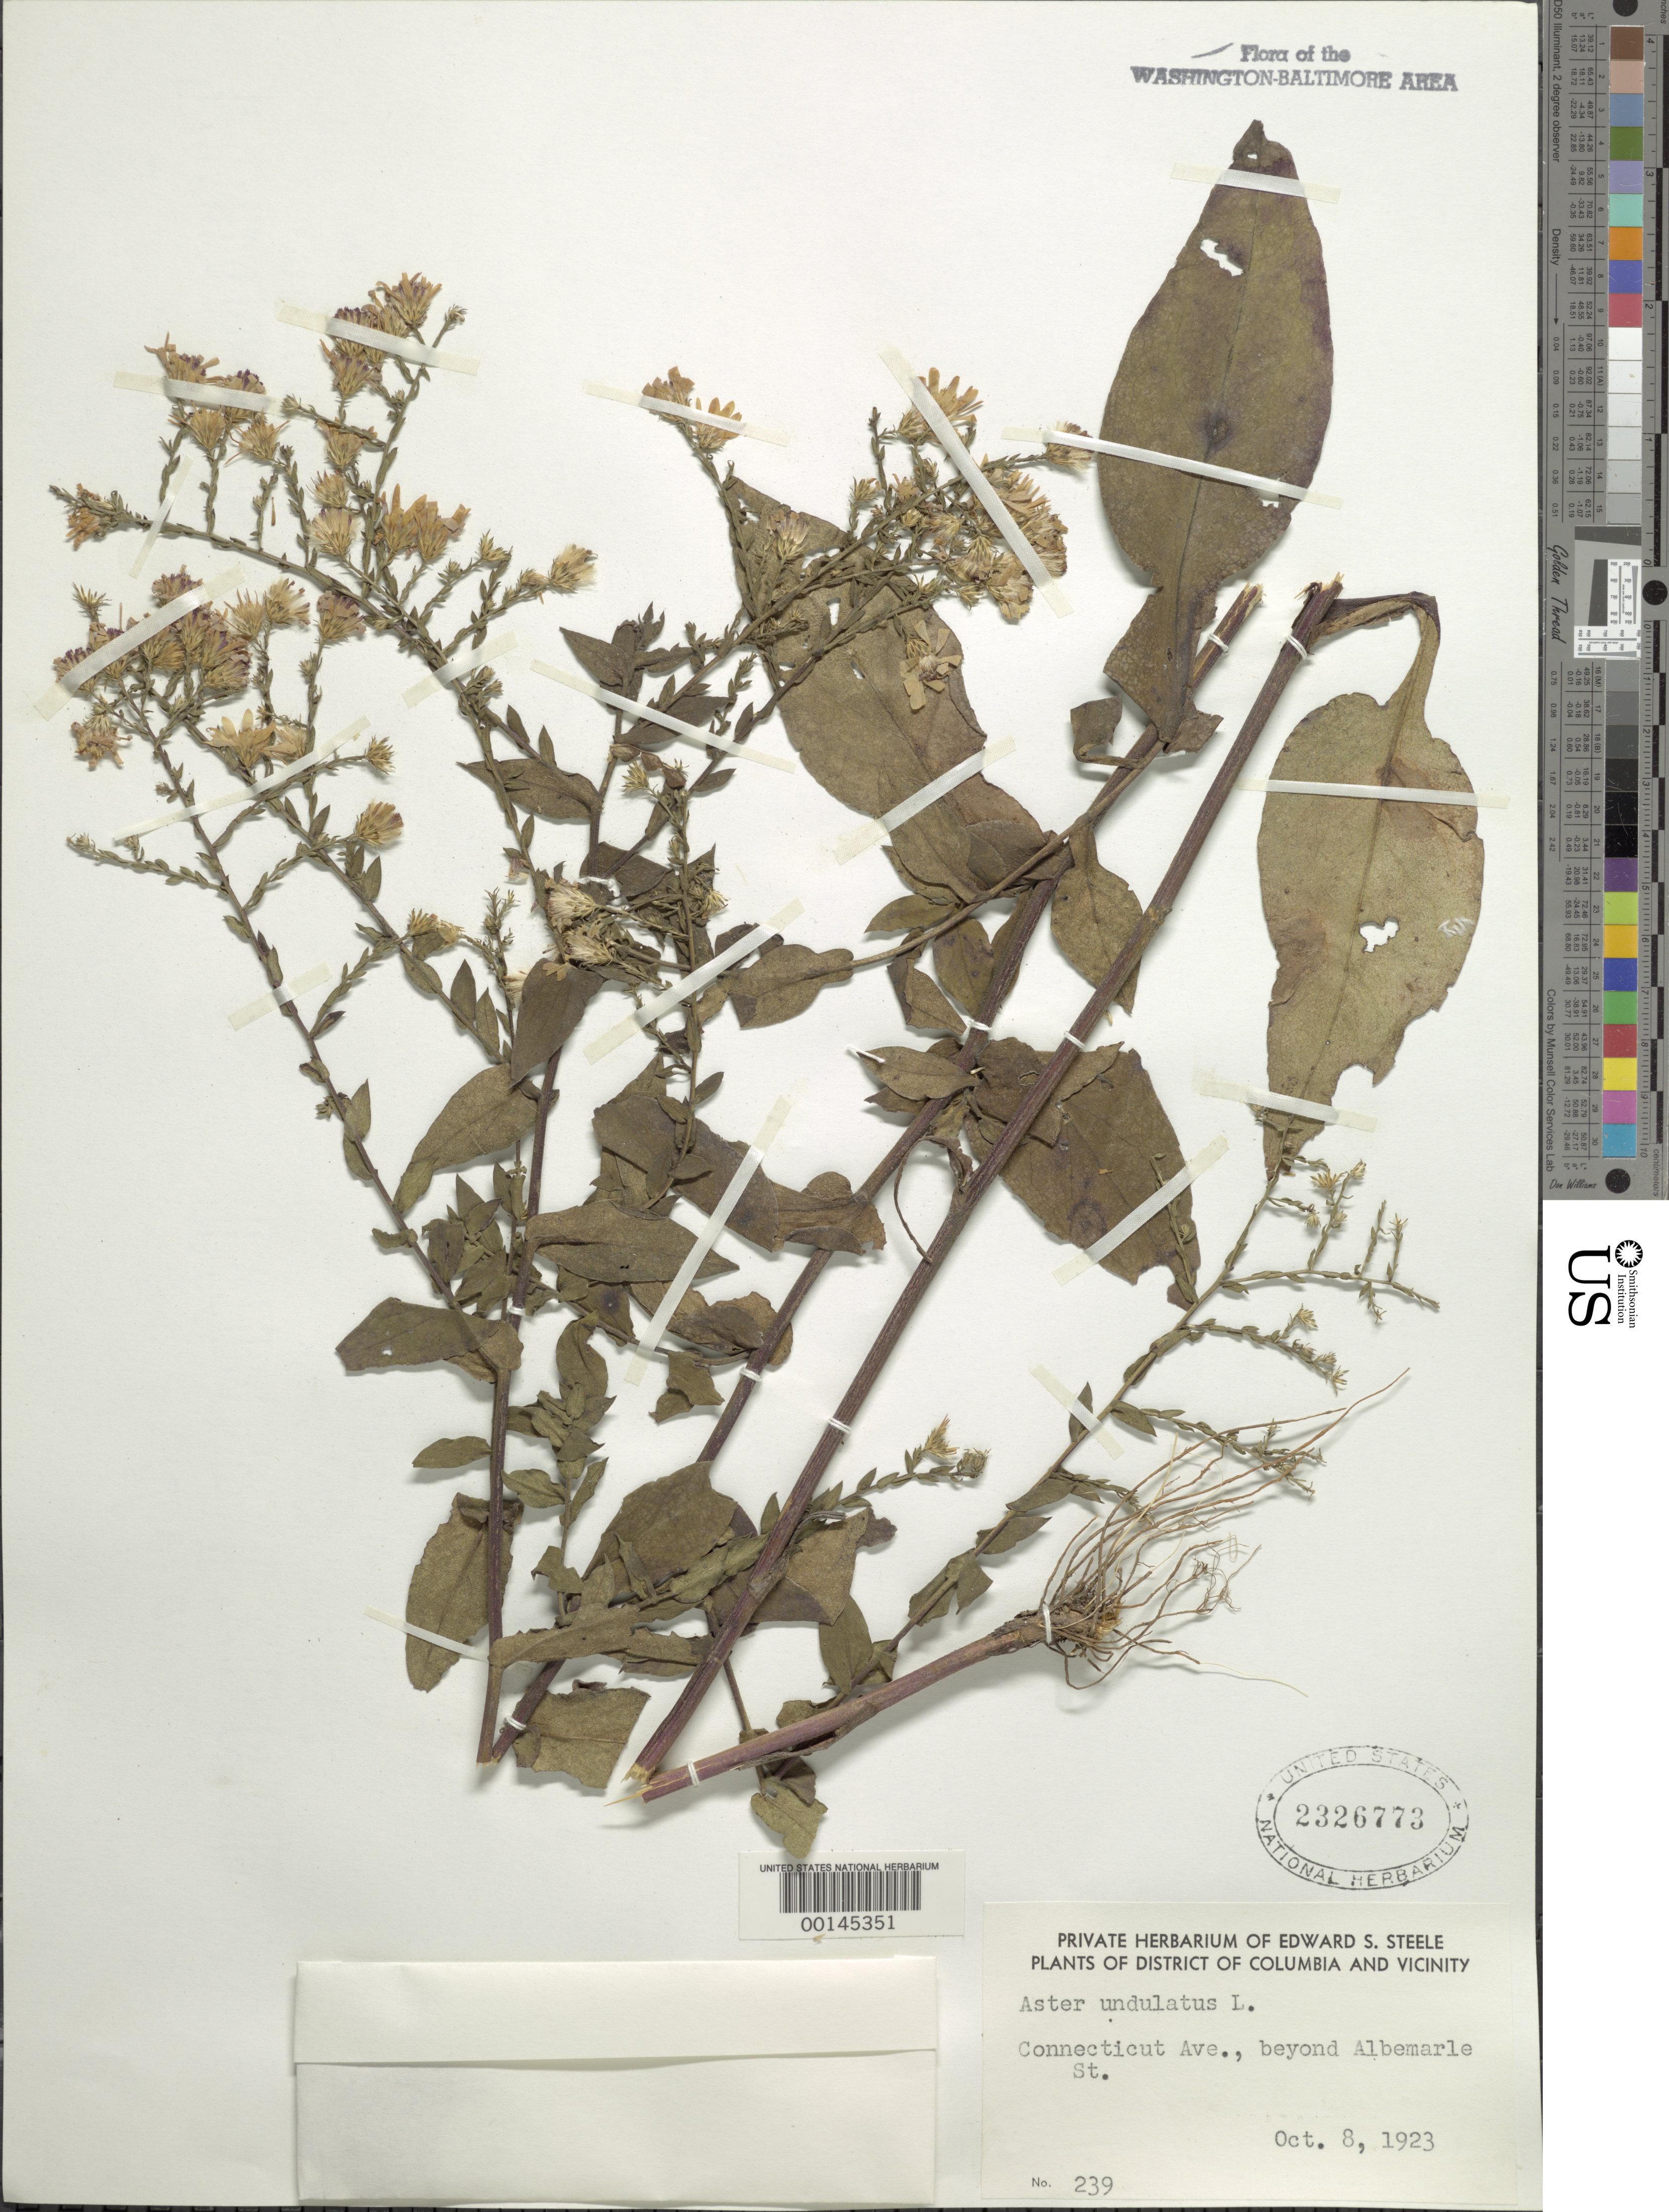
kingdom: Plantae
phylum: Tracheophyta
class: Magnoliopsida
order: Asterales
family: Asteraceae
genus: Symphyotrichum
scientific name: Symphyotrichum undulatum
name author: (L.) G.L. Nesom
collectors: E. Steele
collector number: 239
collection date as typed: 08 Oct 1923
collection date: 1923-10-08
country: United States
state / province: District of Columbia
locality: Conn. Ave. beyond Albemarle St.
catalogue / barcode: US 2326773